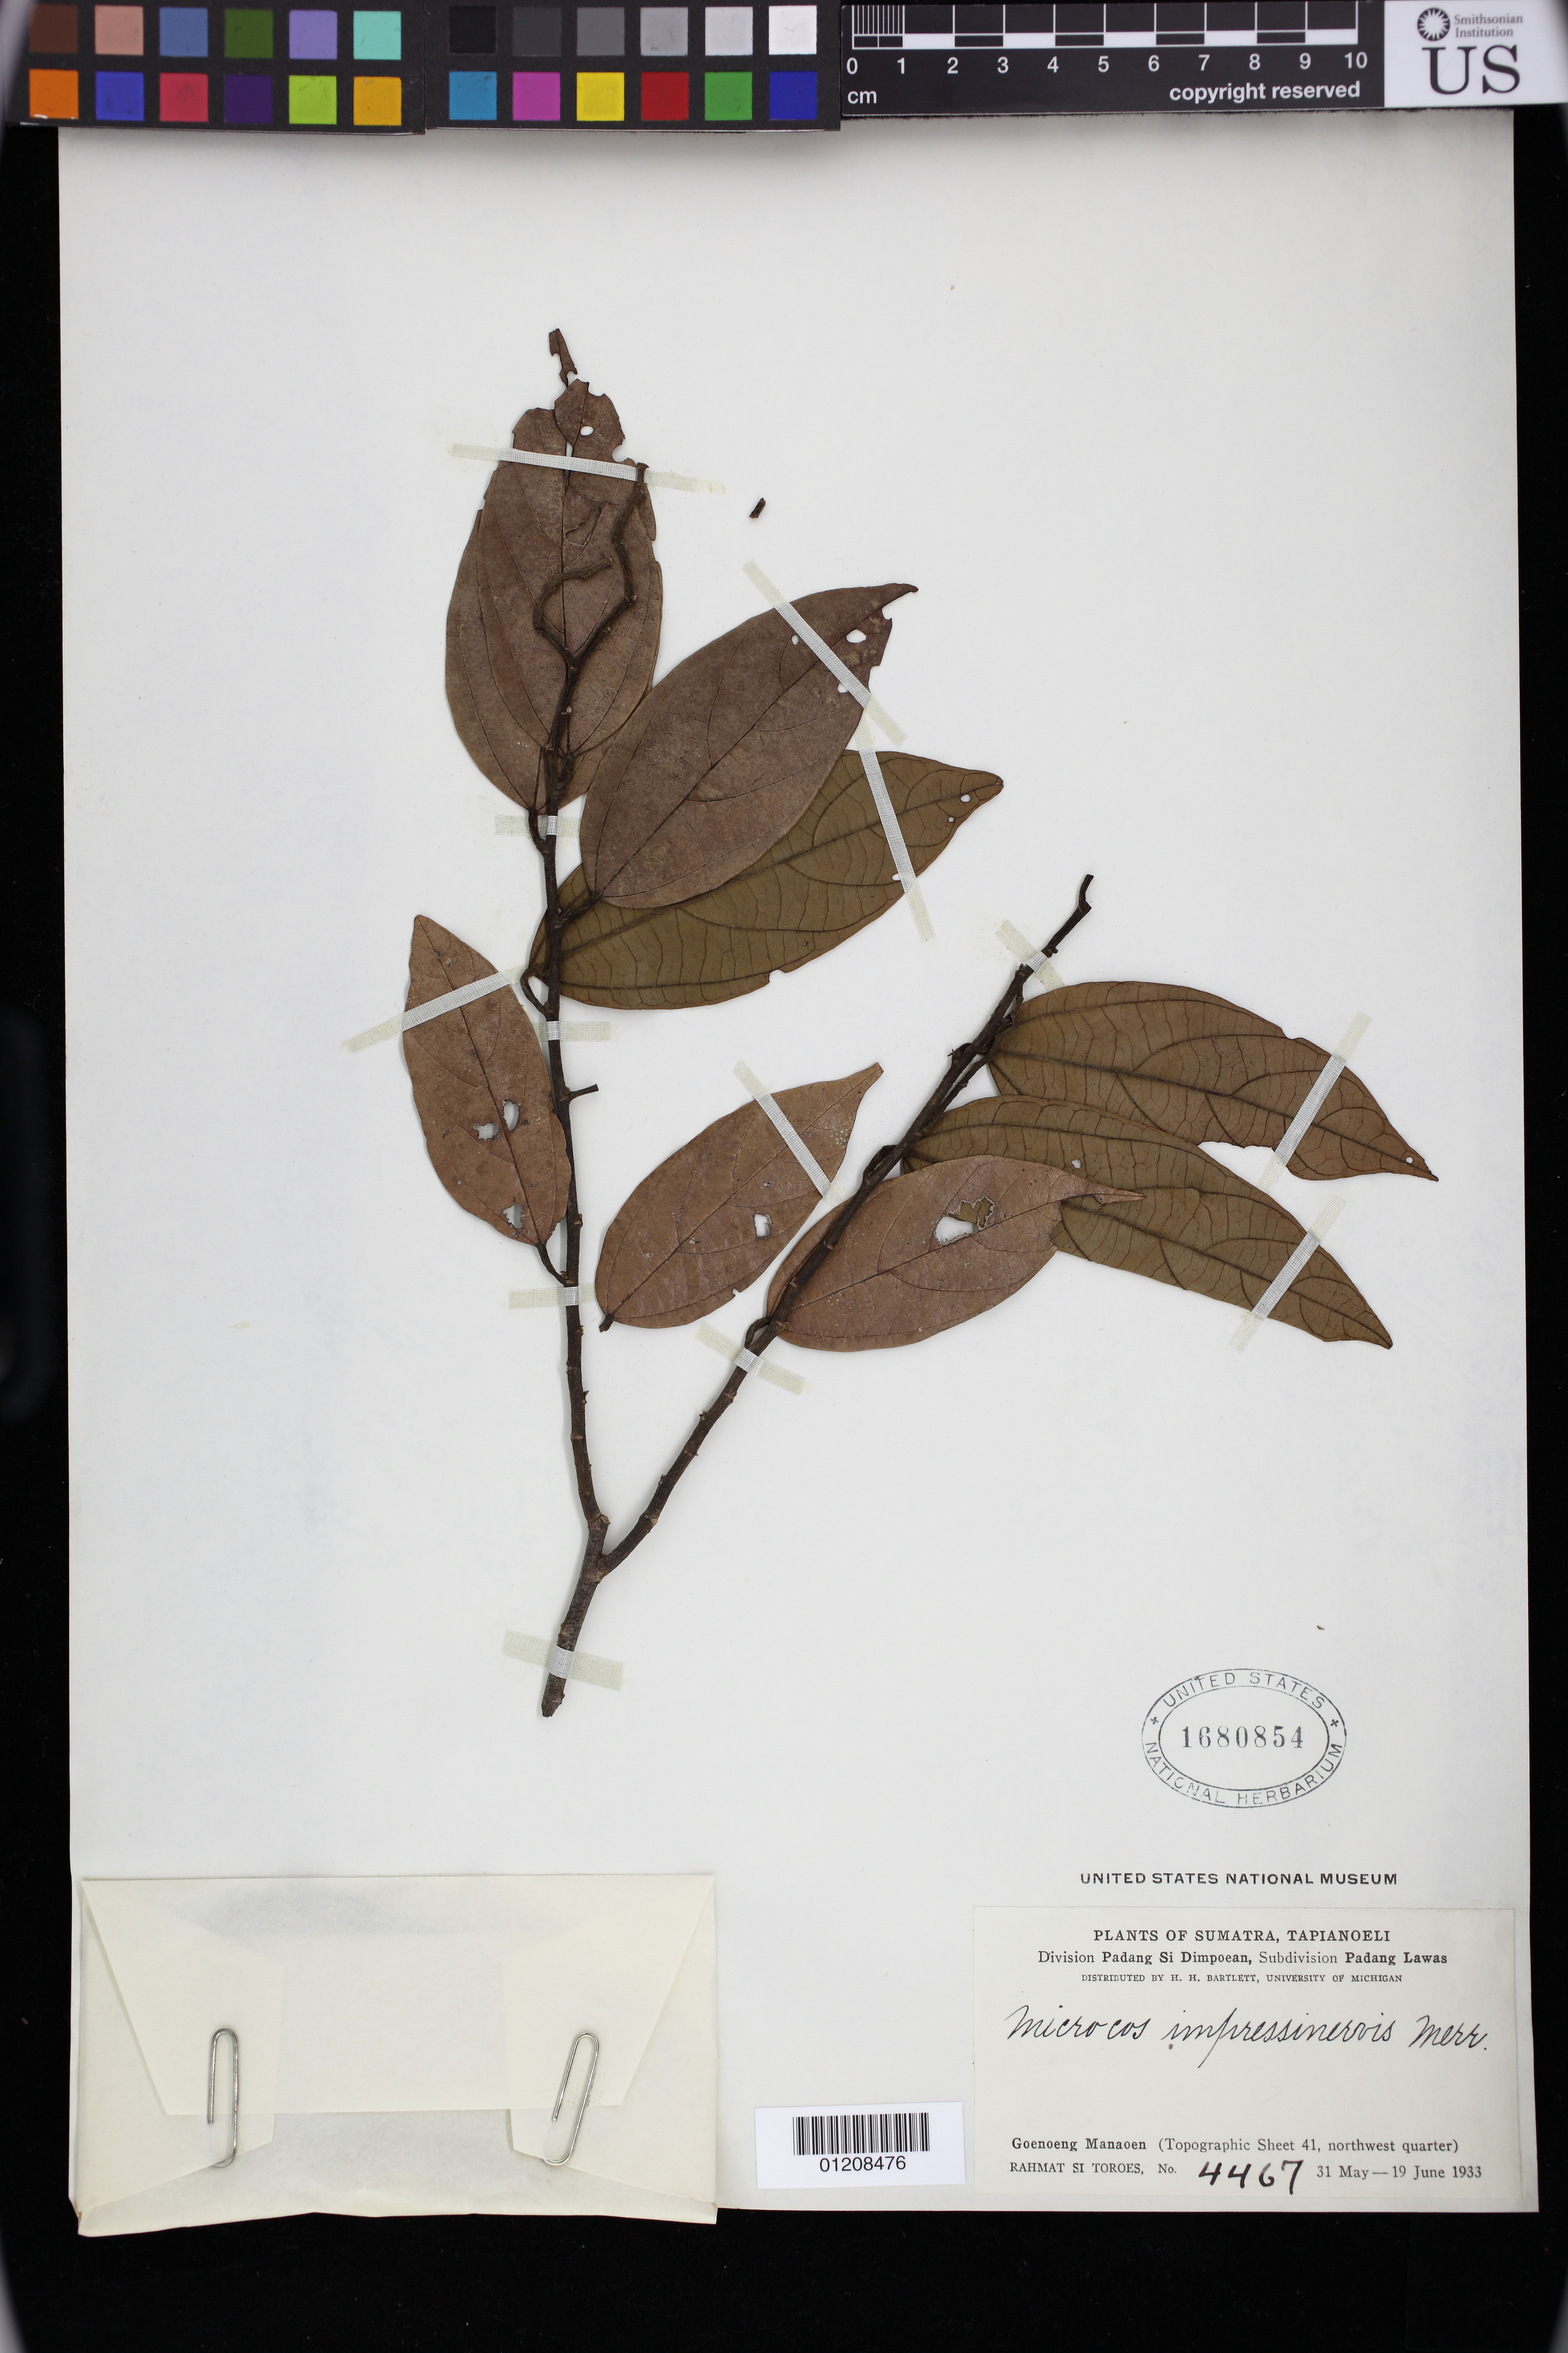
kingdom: Plantae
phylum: Tracheophyta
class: Magnoliopsida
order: Malvales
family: Malvaceae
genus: Microcos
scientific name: Microcos impressinervia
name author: Merr.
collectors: Rahmat Si Boeea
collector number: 4467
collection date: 1933-05-31/1933-06-19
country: Indonesia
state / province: Sumatra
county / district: Padang Si Dimpoean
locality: Padang Lawas, Tapianoeli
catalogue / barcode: US 1680854